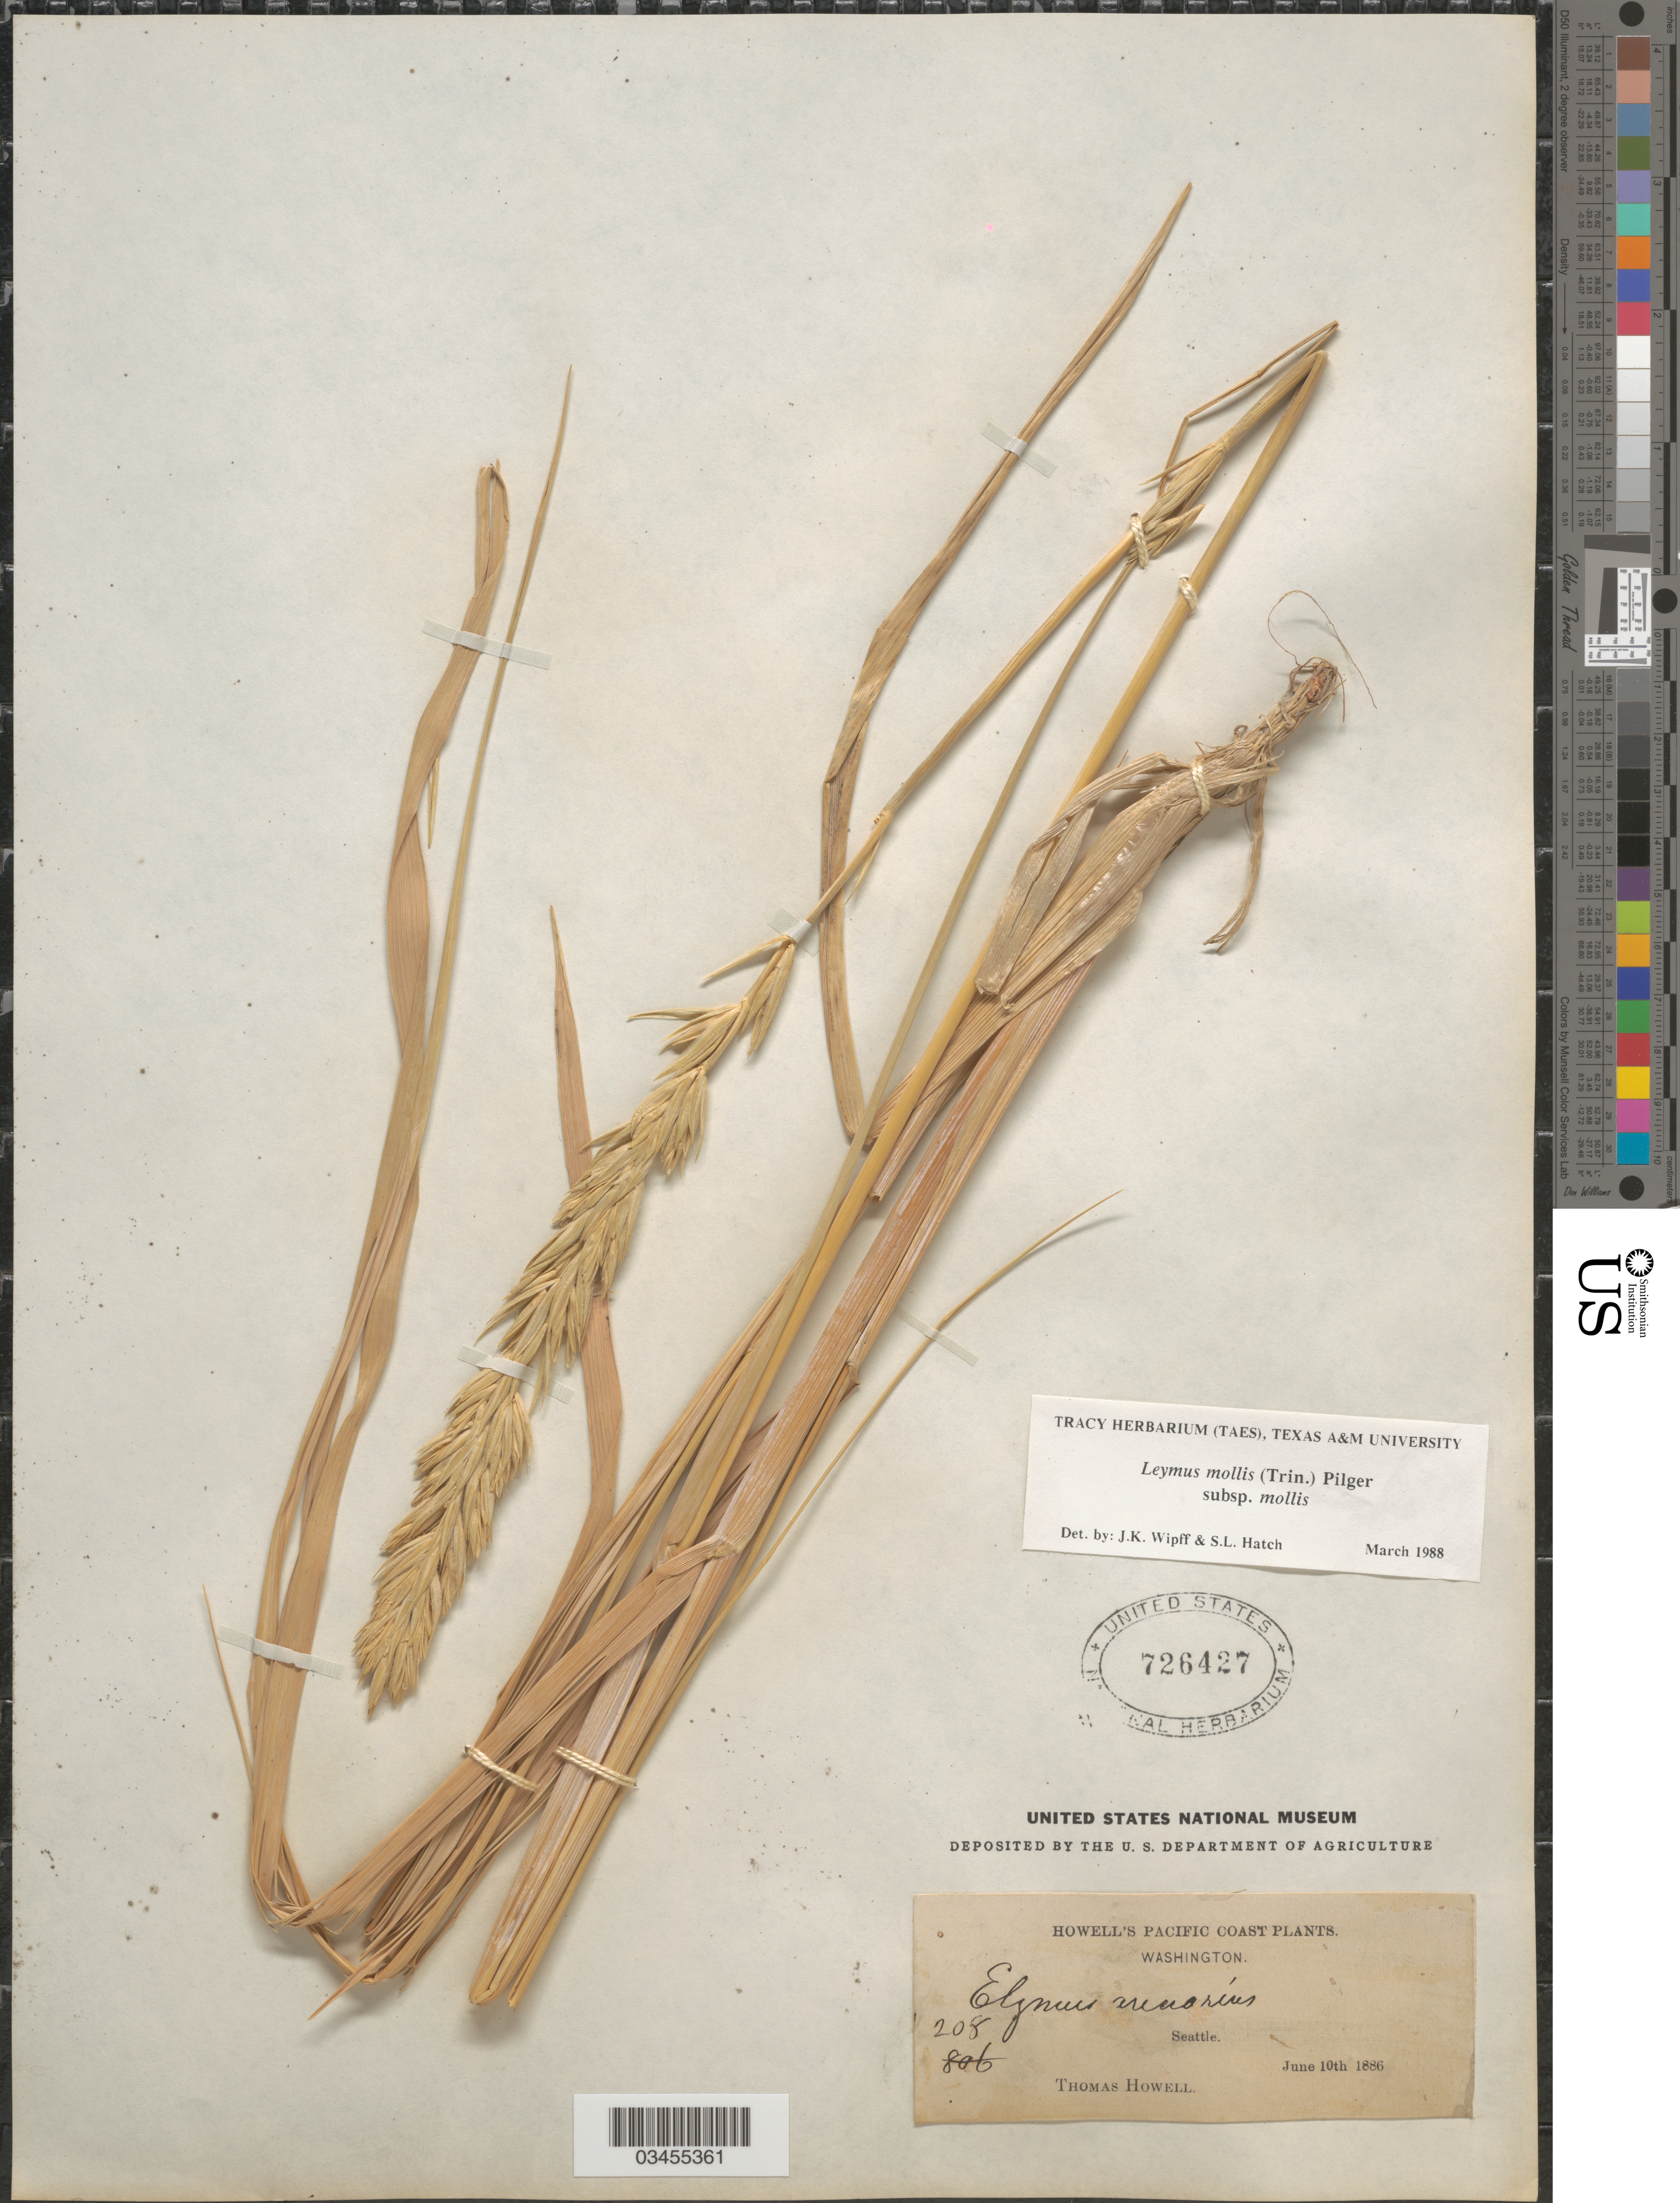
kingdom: Plantae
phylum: Tracheophyta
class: Liliopsida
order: Poales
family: Poaceae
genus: Leymus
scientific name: Leymus mollis subsp. mollis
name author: (Trin.) Pilg.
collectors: T. Howell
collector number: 208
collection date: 1886-06-10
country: United States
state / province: Washington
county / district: King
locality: Howell's Pacific Coast. Seattle.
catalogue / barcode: US 726427